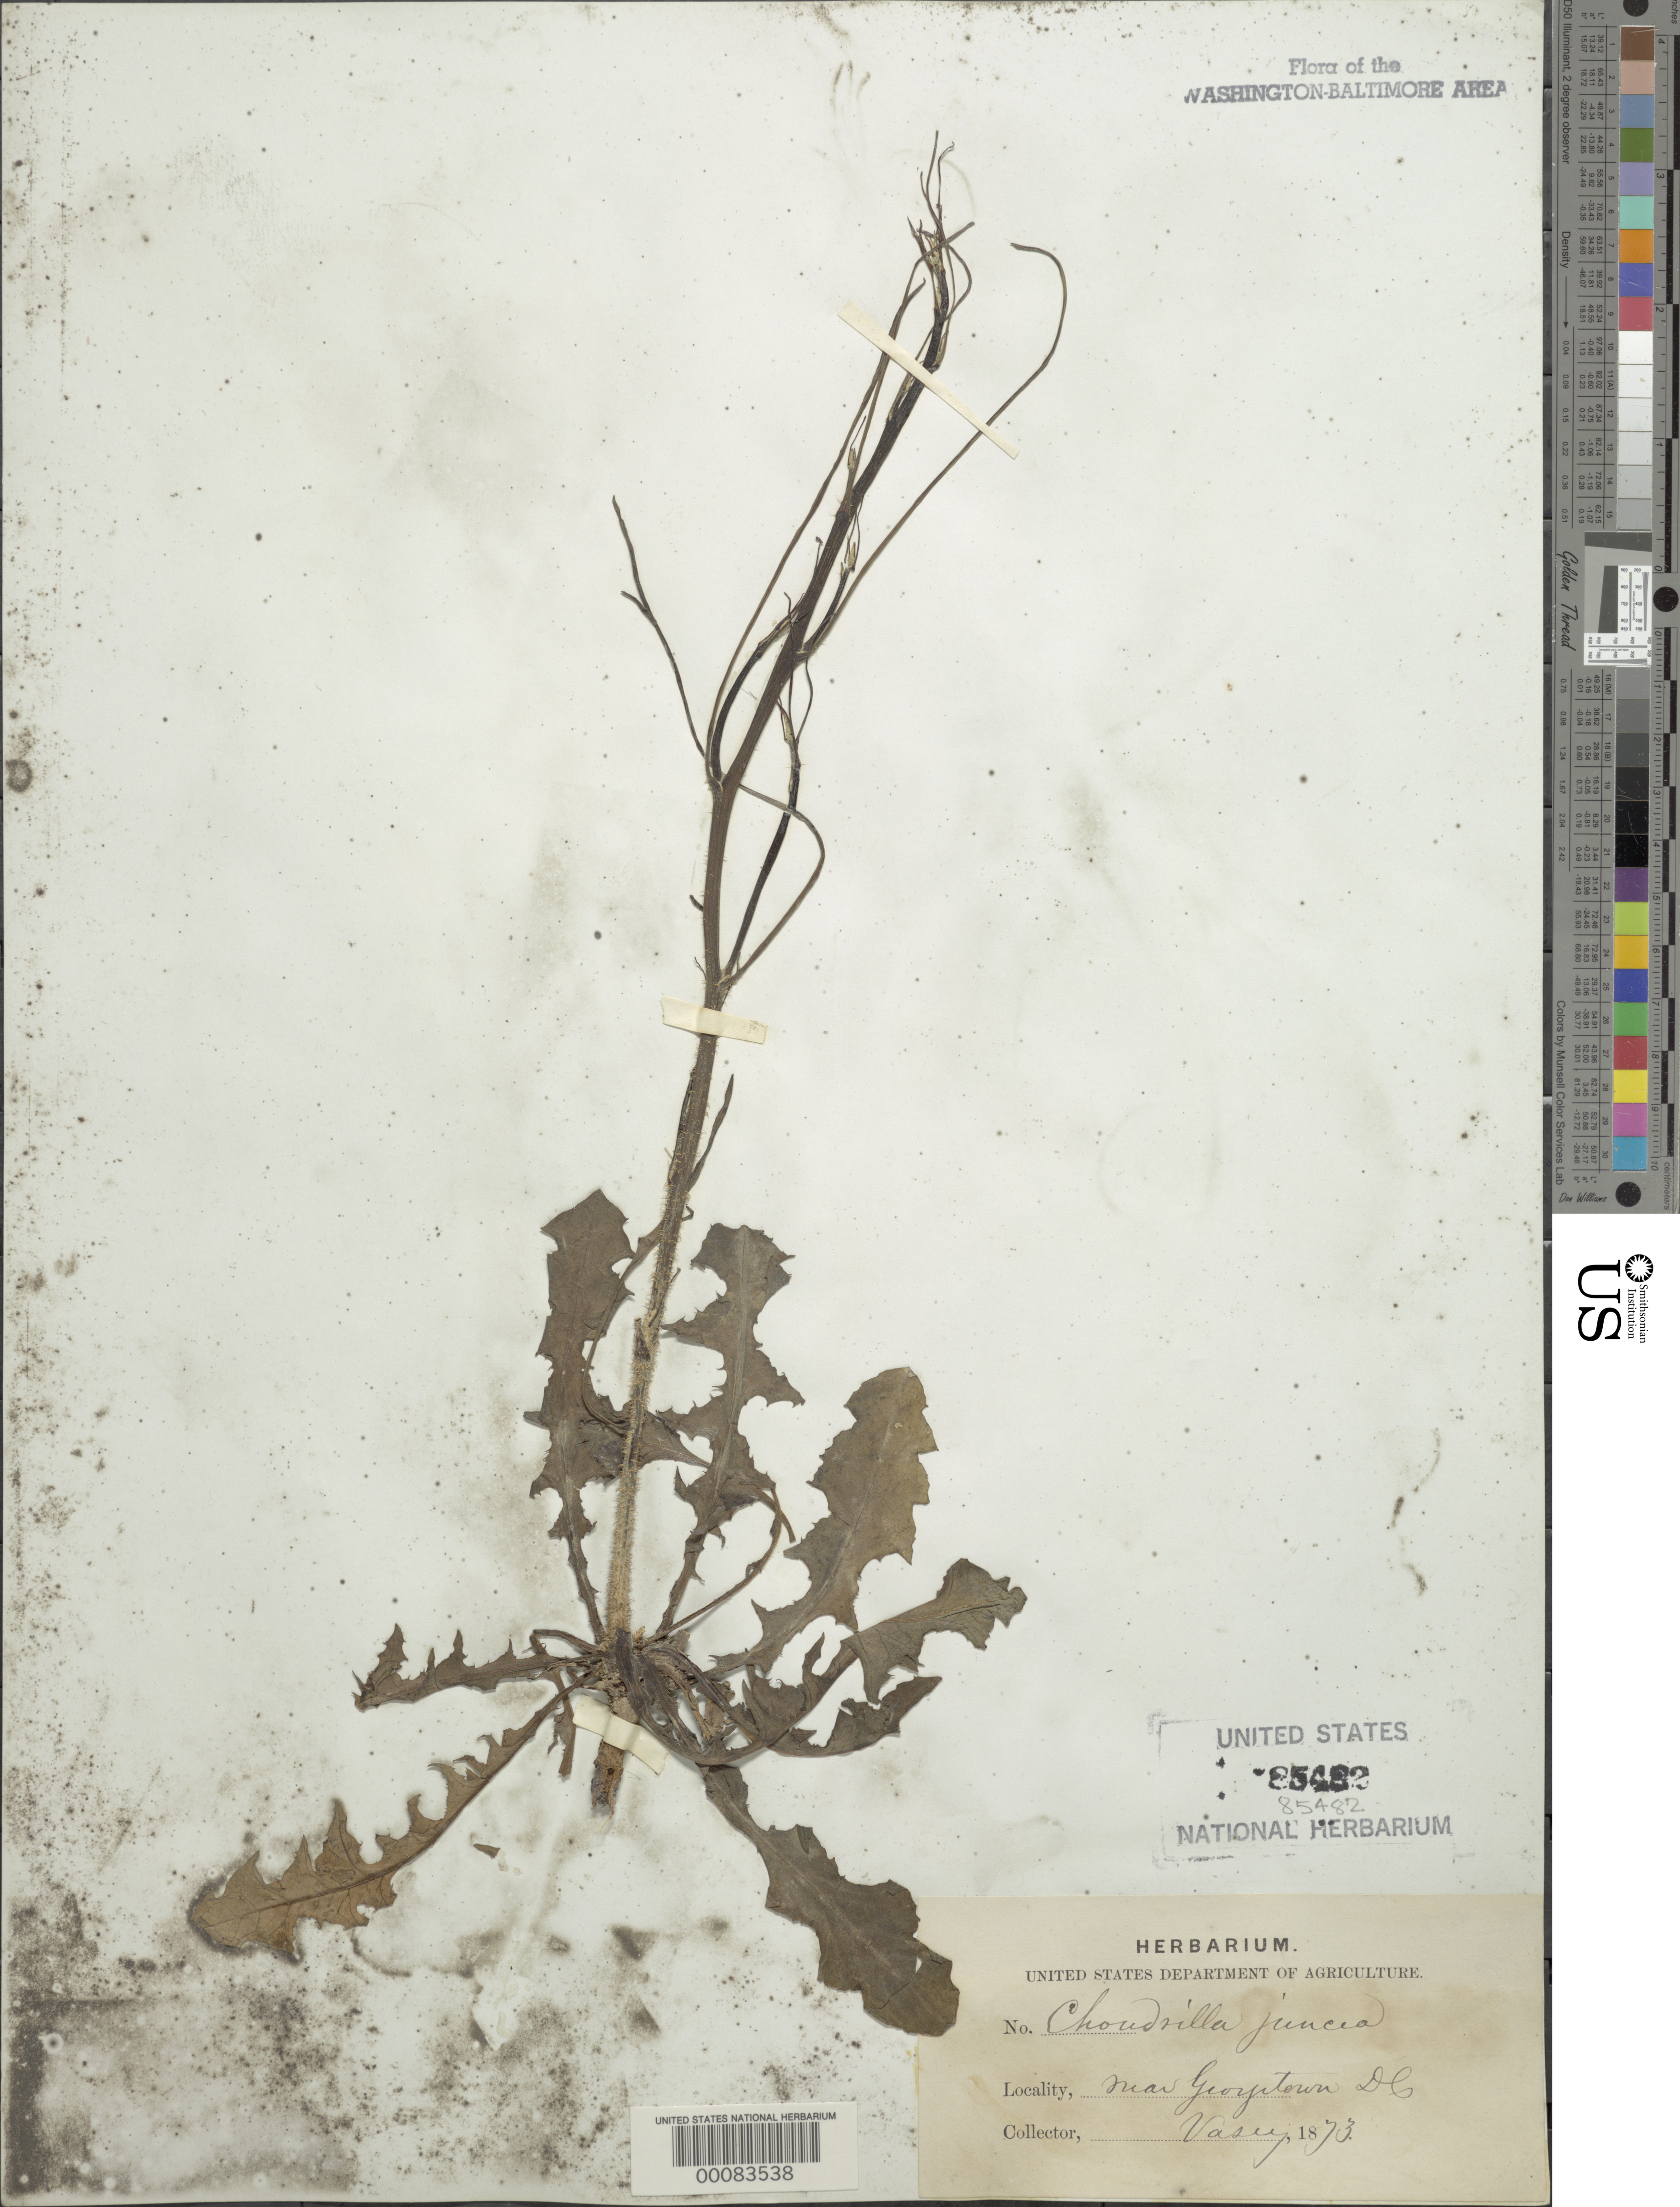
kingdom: Plantae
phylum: Tracheophyta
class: Magnoliopsida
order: Asterales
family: Asteraceae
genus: Chondrilla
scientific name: Chondrilla juncea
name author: L.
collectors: G. Vasey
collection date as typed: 1873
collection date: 1873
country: United States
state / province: District of Columbia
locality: Georgetown vicinity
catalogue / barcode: US 85482